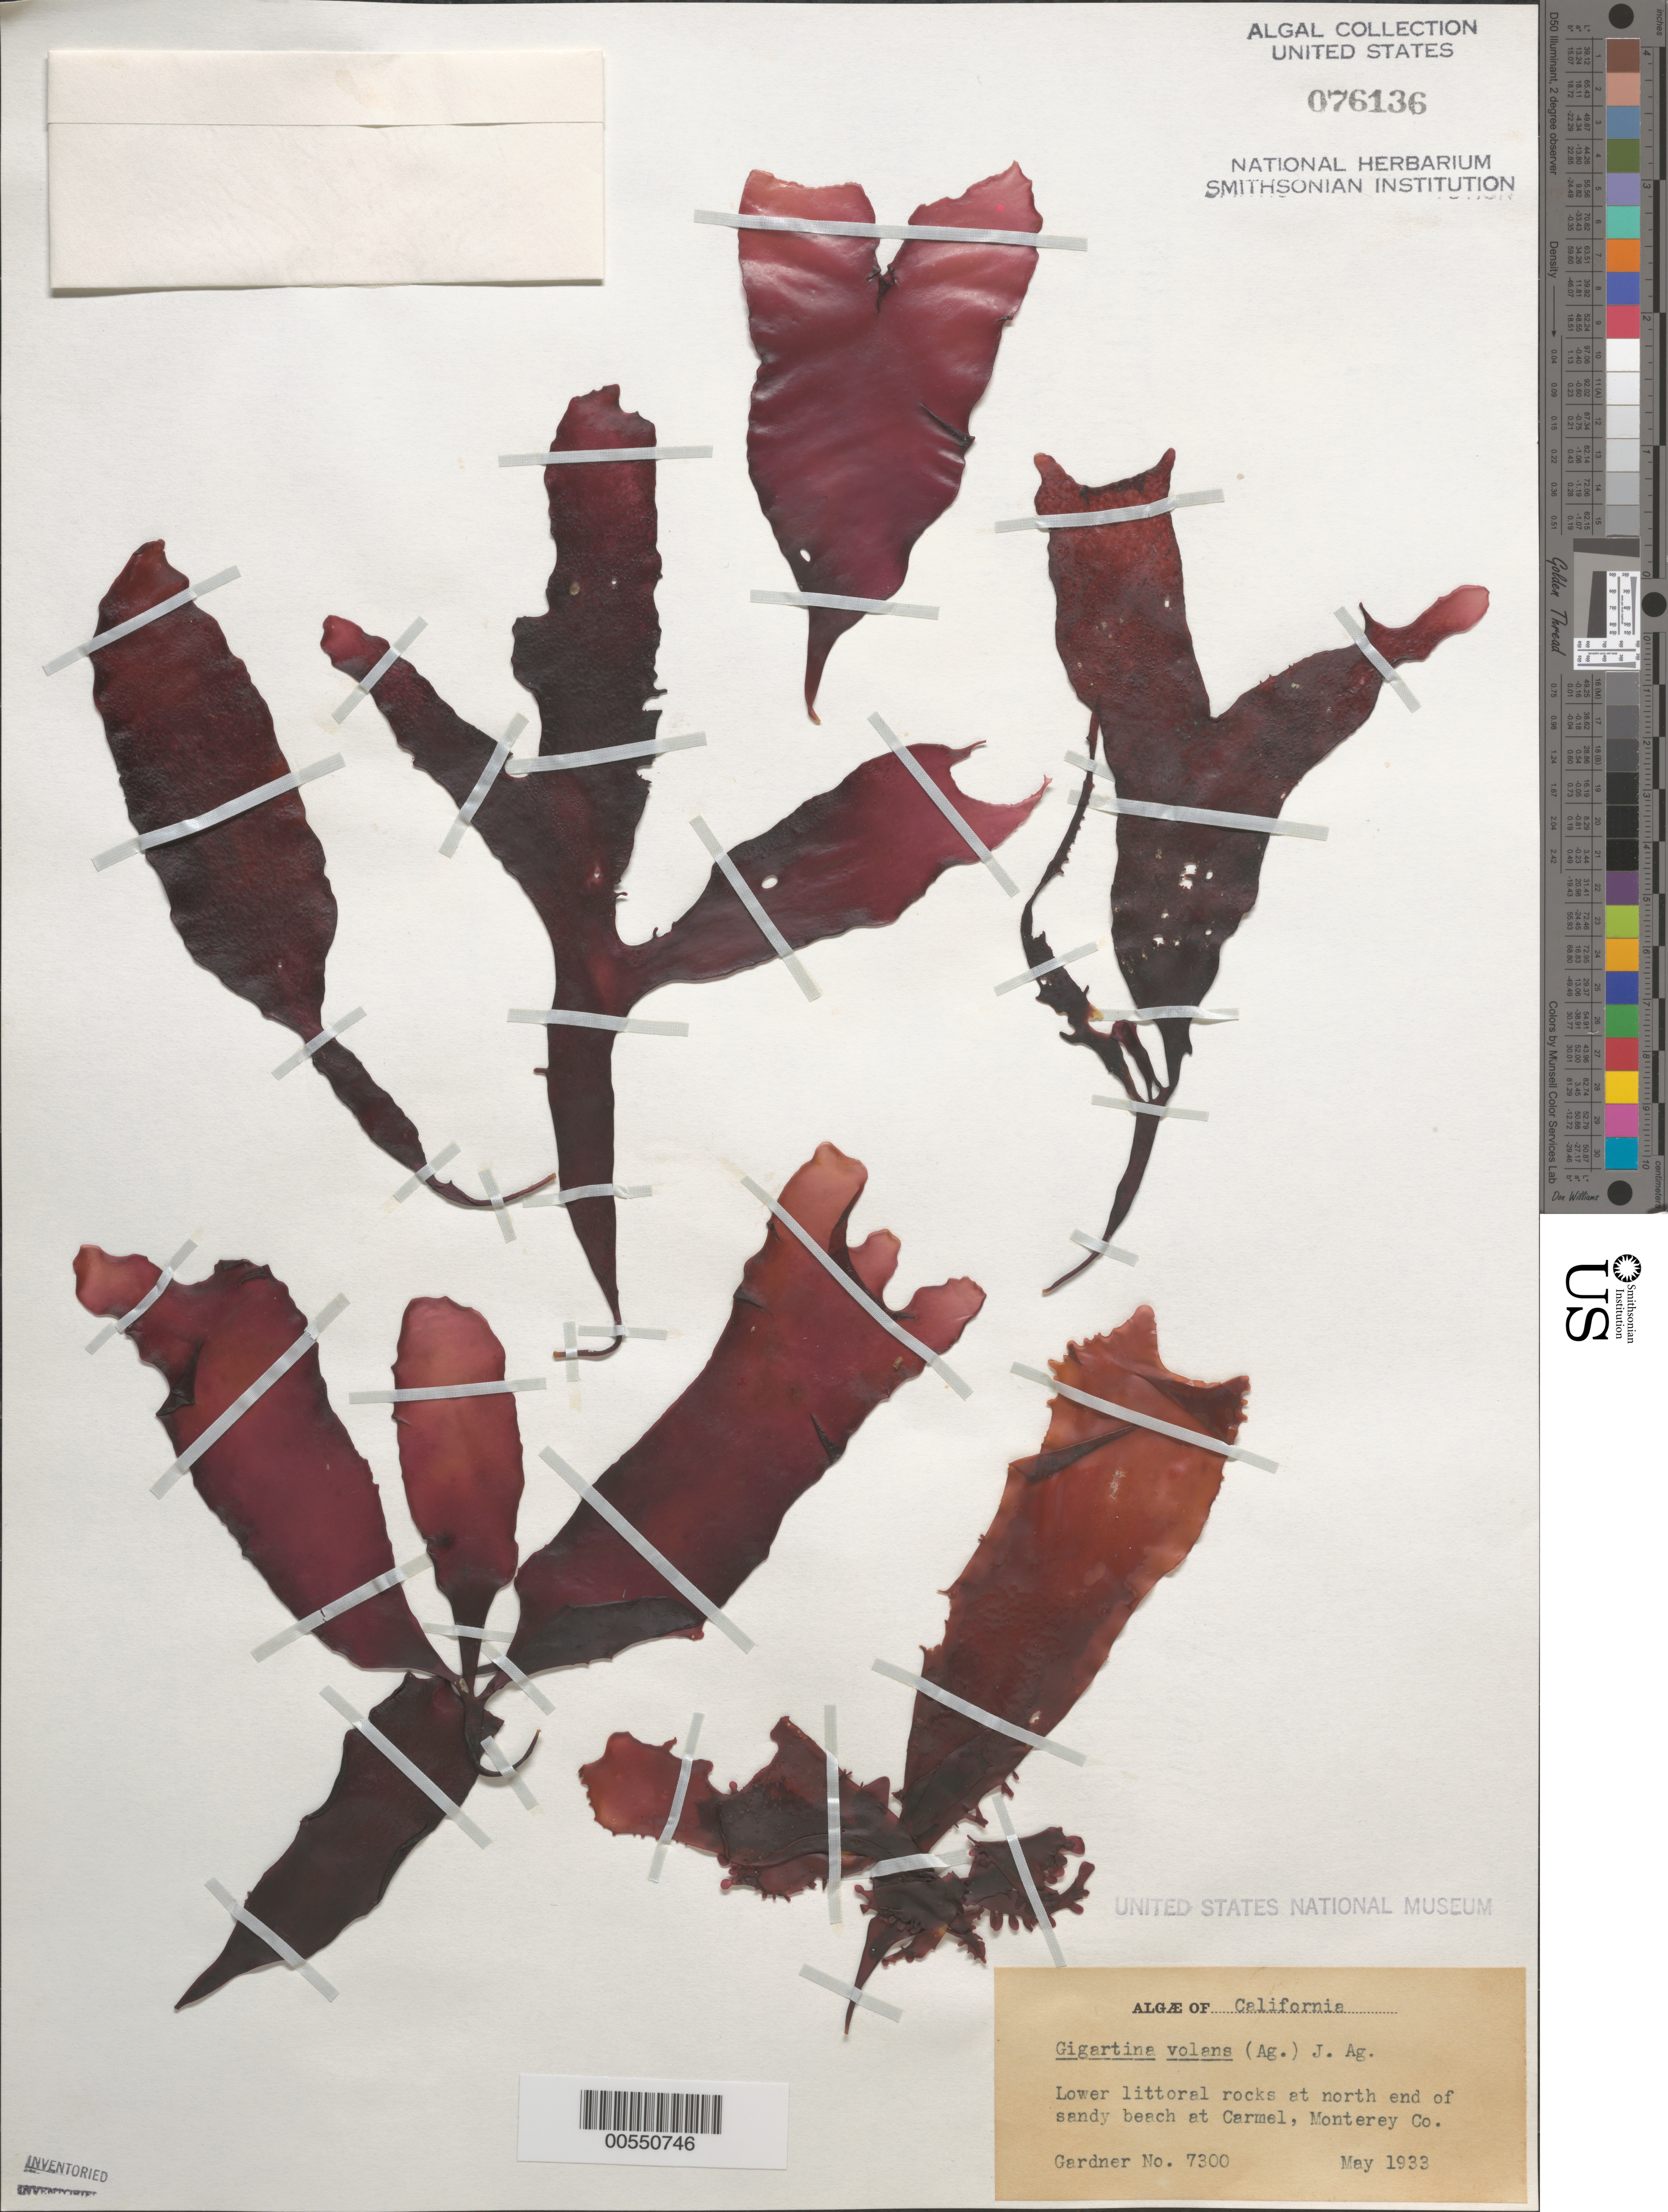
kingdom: Plantae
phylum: Rhodophyta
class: Florideophyceae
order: Gigartinales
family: Gigartinaceae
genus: Mazzaella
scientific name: Mazzaella volans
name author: (C. Agardh) Fredericq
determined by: Algae name updating Project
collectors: N. Gardner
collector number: NLG 7300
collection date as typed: May 1933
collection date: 1933-05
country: United States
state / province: California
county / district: Monterey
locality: Carmel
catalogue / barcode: US 76136